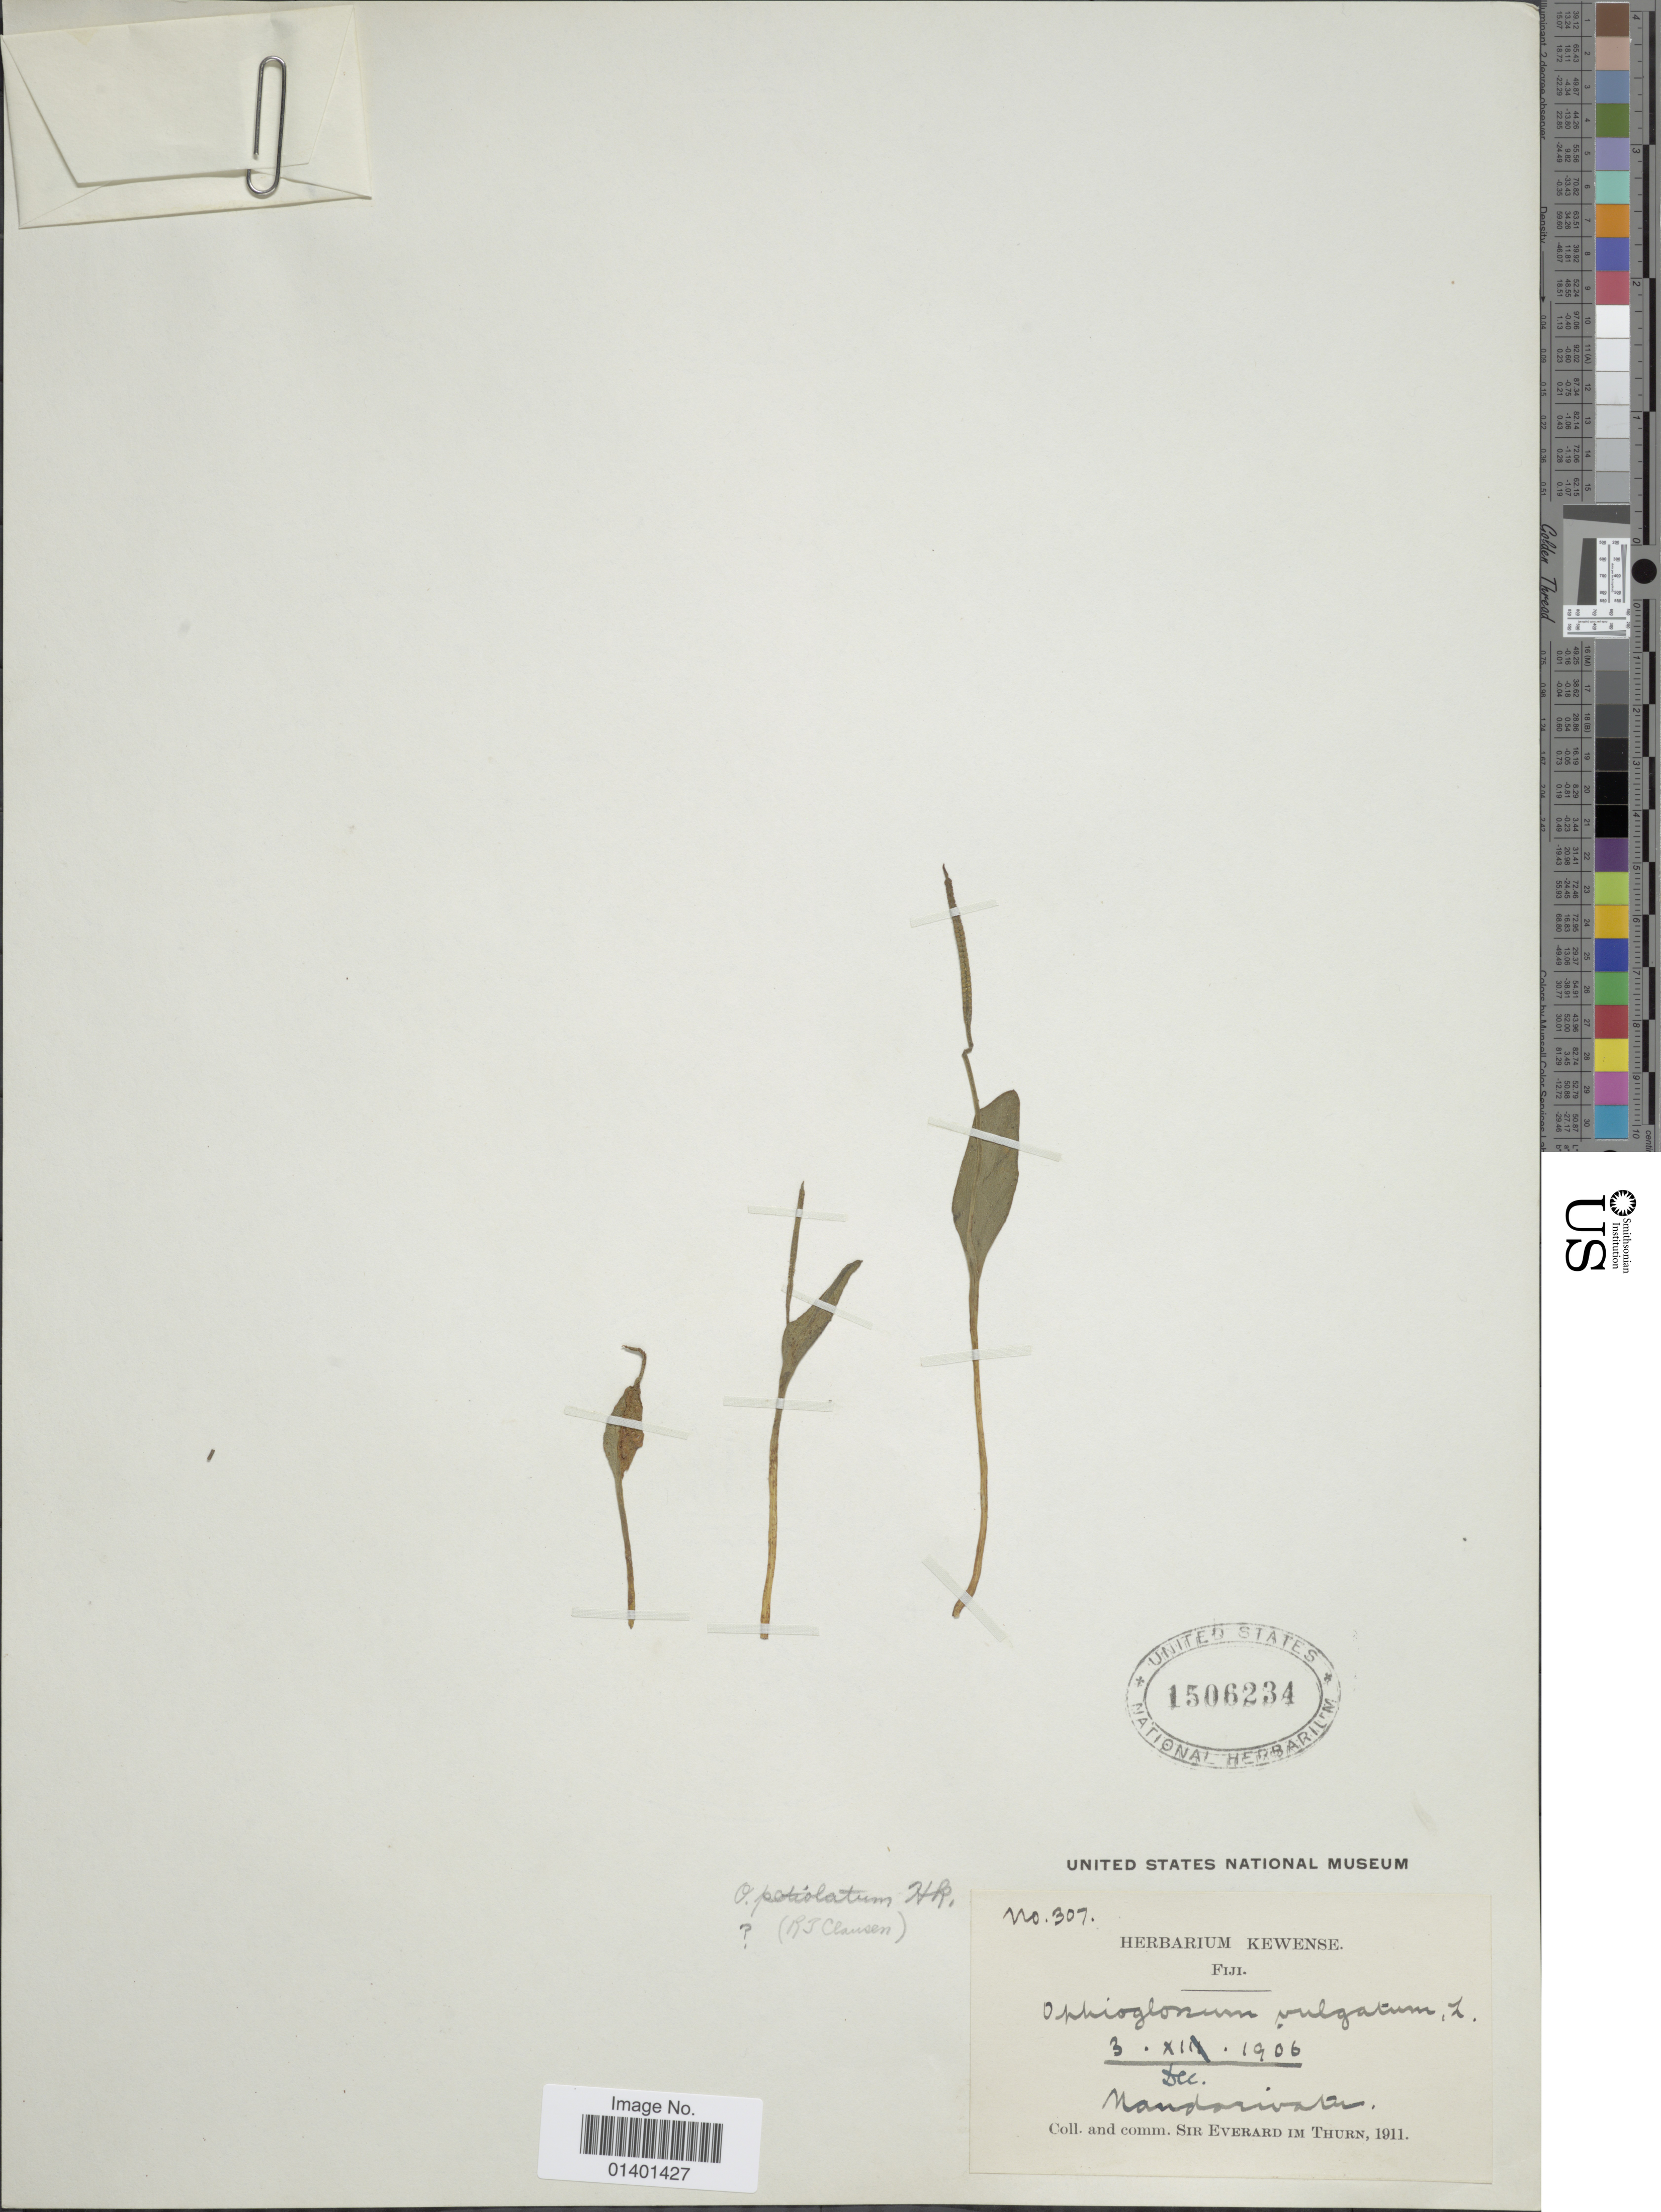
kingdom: Plantae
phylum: Tracheophyta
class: Polypodiopsida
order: Ophioglossales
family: Ophioglossaceae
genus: Ophioglossum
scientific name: Ophioglossum petiolatum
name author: Hook.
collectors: Everard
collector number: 307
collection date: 1906-11-03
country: Fiji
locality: Nandaraivatu [interpreted]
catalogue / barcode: US 1506234